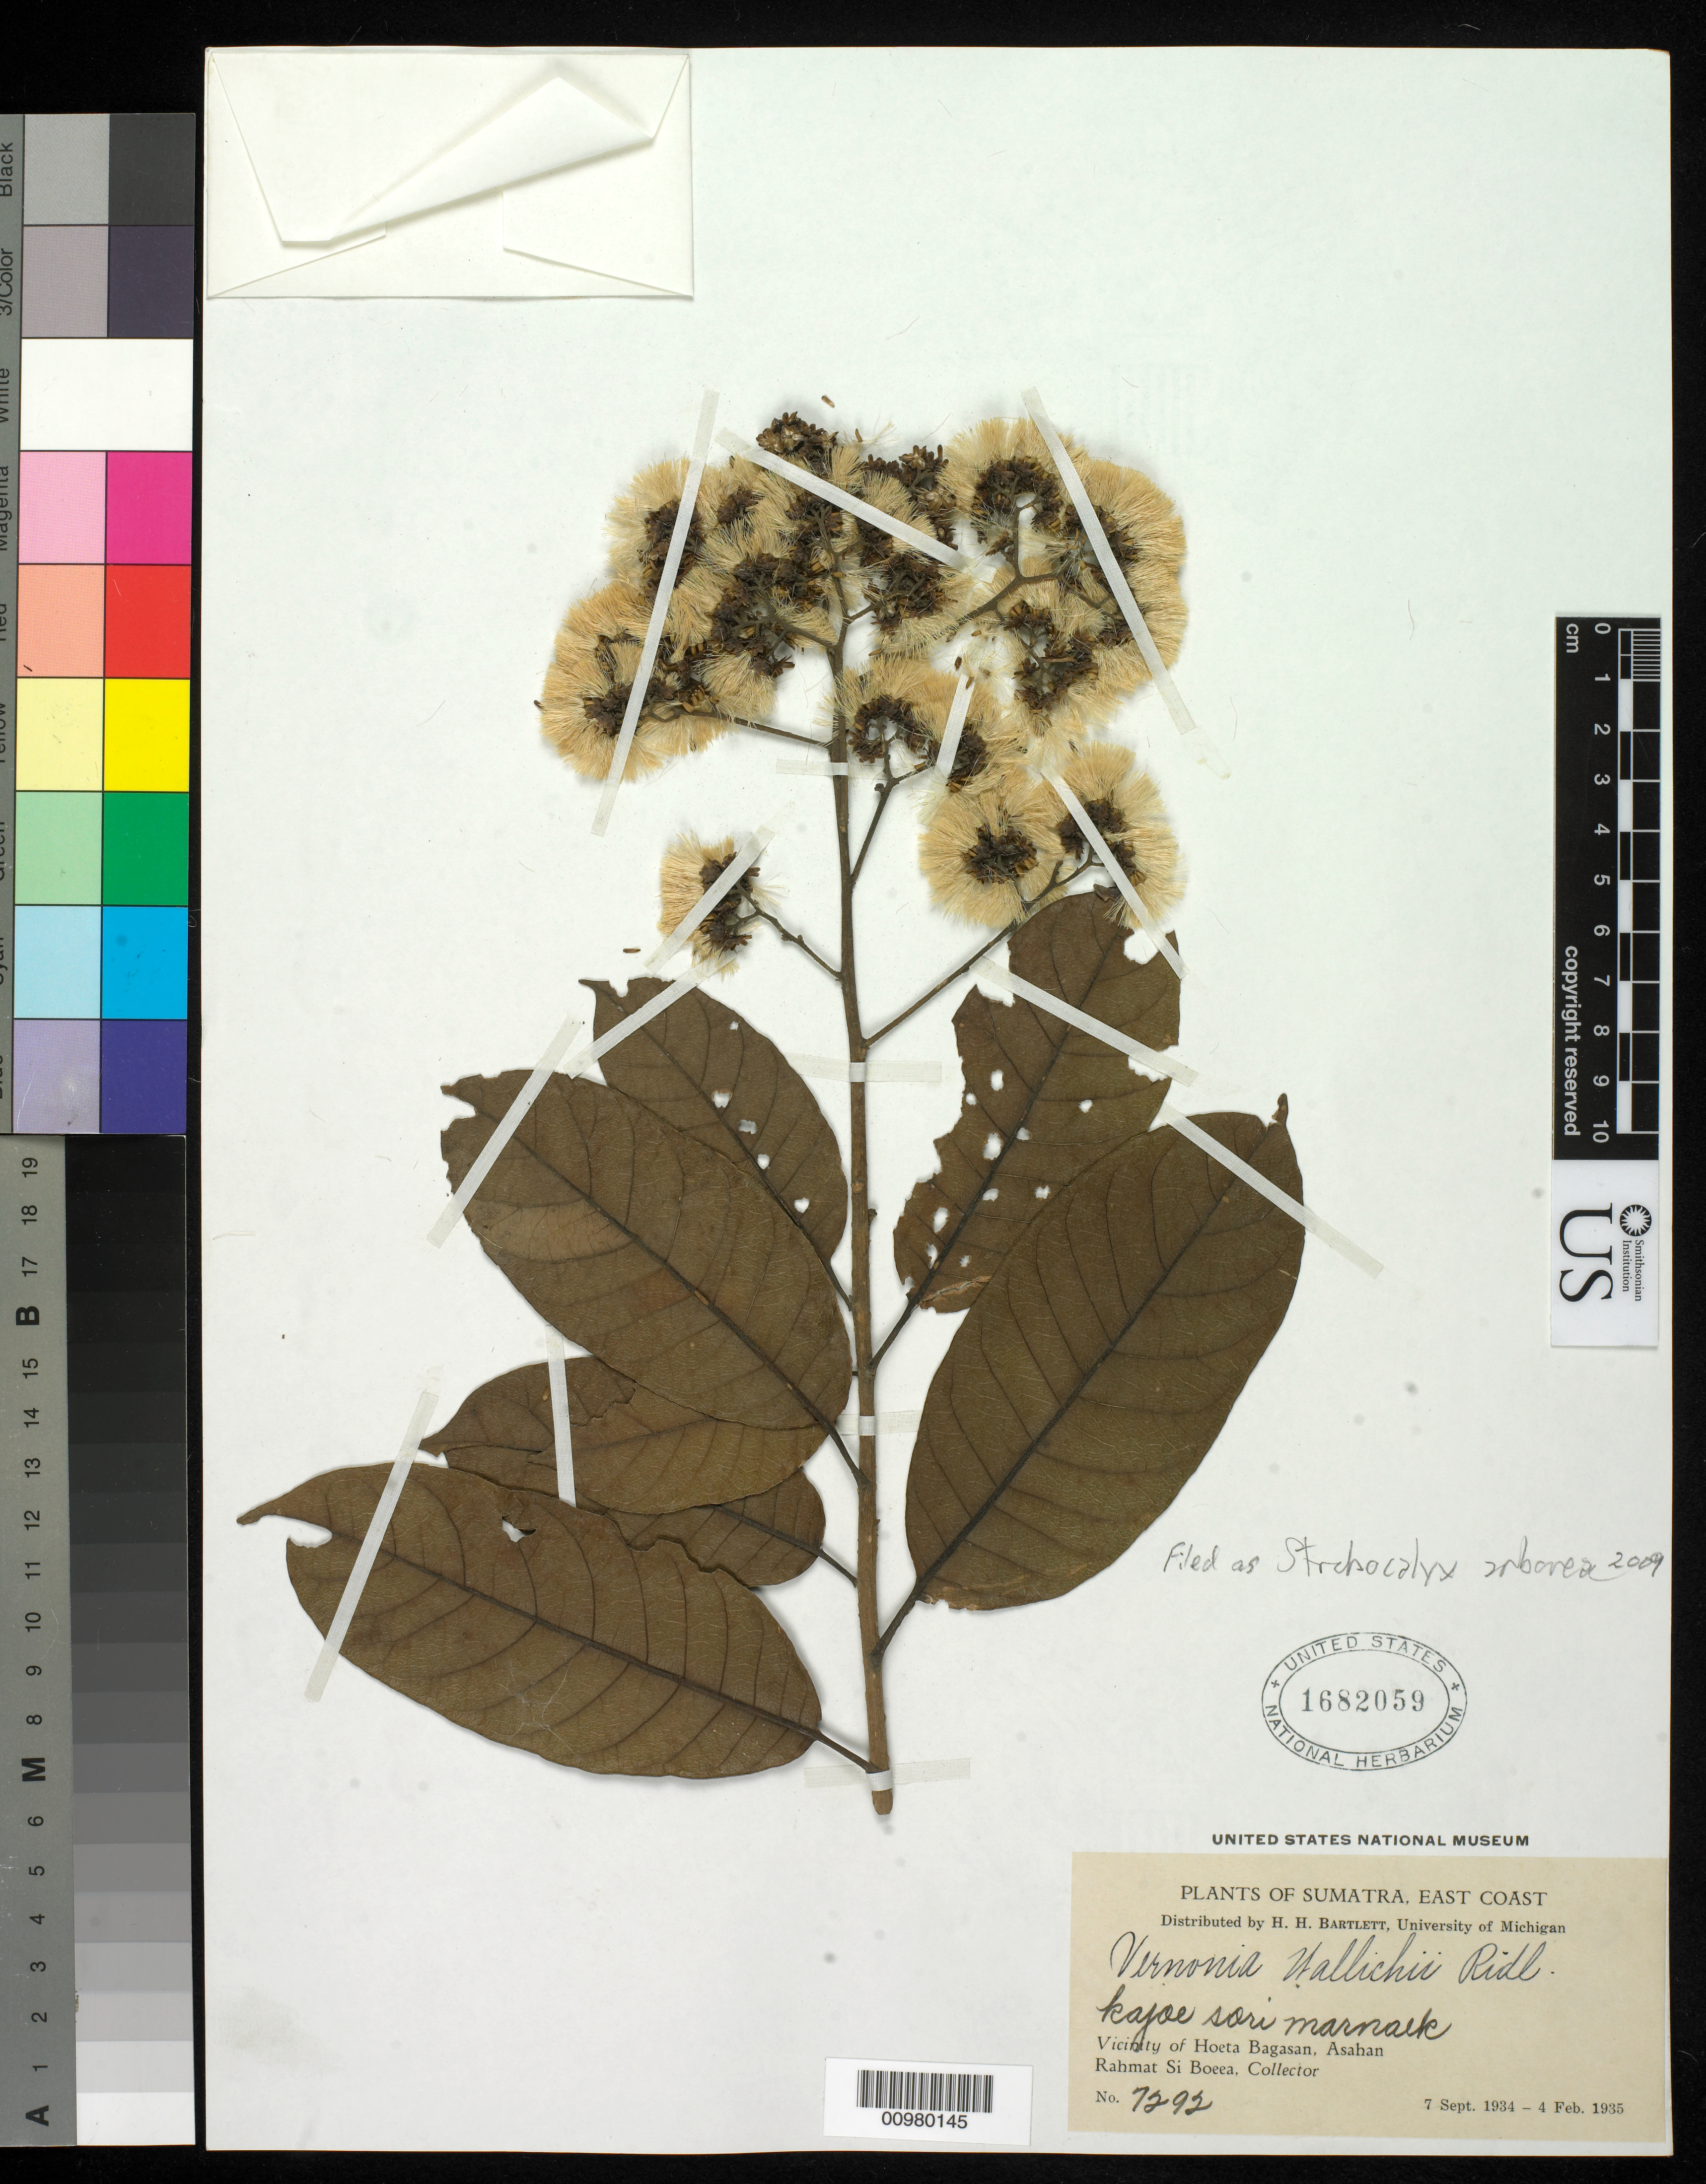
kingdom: Plantae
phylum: Tracheophyta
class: Magnoliopsida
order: Asterales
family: Asteraceae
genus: Strobocalyx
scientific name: Strobocalyx arborea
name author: (Buch.-Ham.) Sch. Bip.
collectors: Rahmat Si Boeea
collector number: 7292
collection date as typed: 07 Sep 1934 to 04 Feb 1935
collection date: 1934-09-07/1935-02-04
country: Indonesia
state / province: Sumatra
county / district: North Sumatra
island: Sumatra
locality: Vicinity of Hoeta Bagasan, Asahan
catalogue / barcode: US 1682059